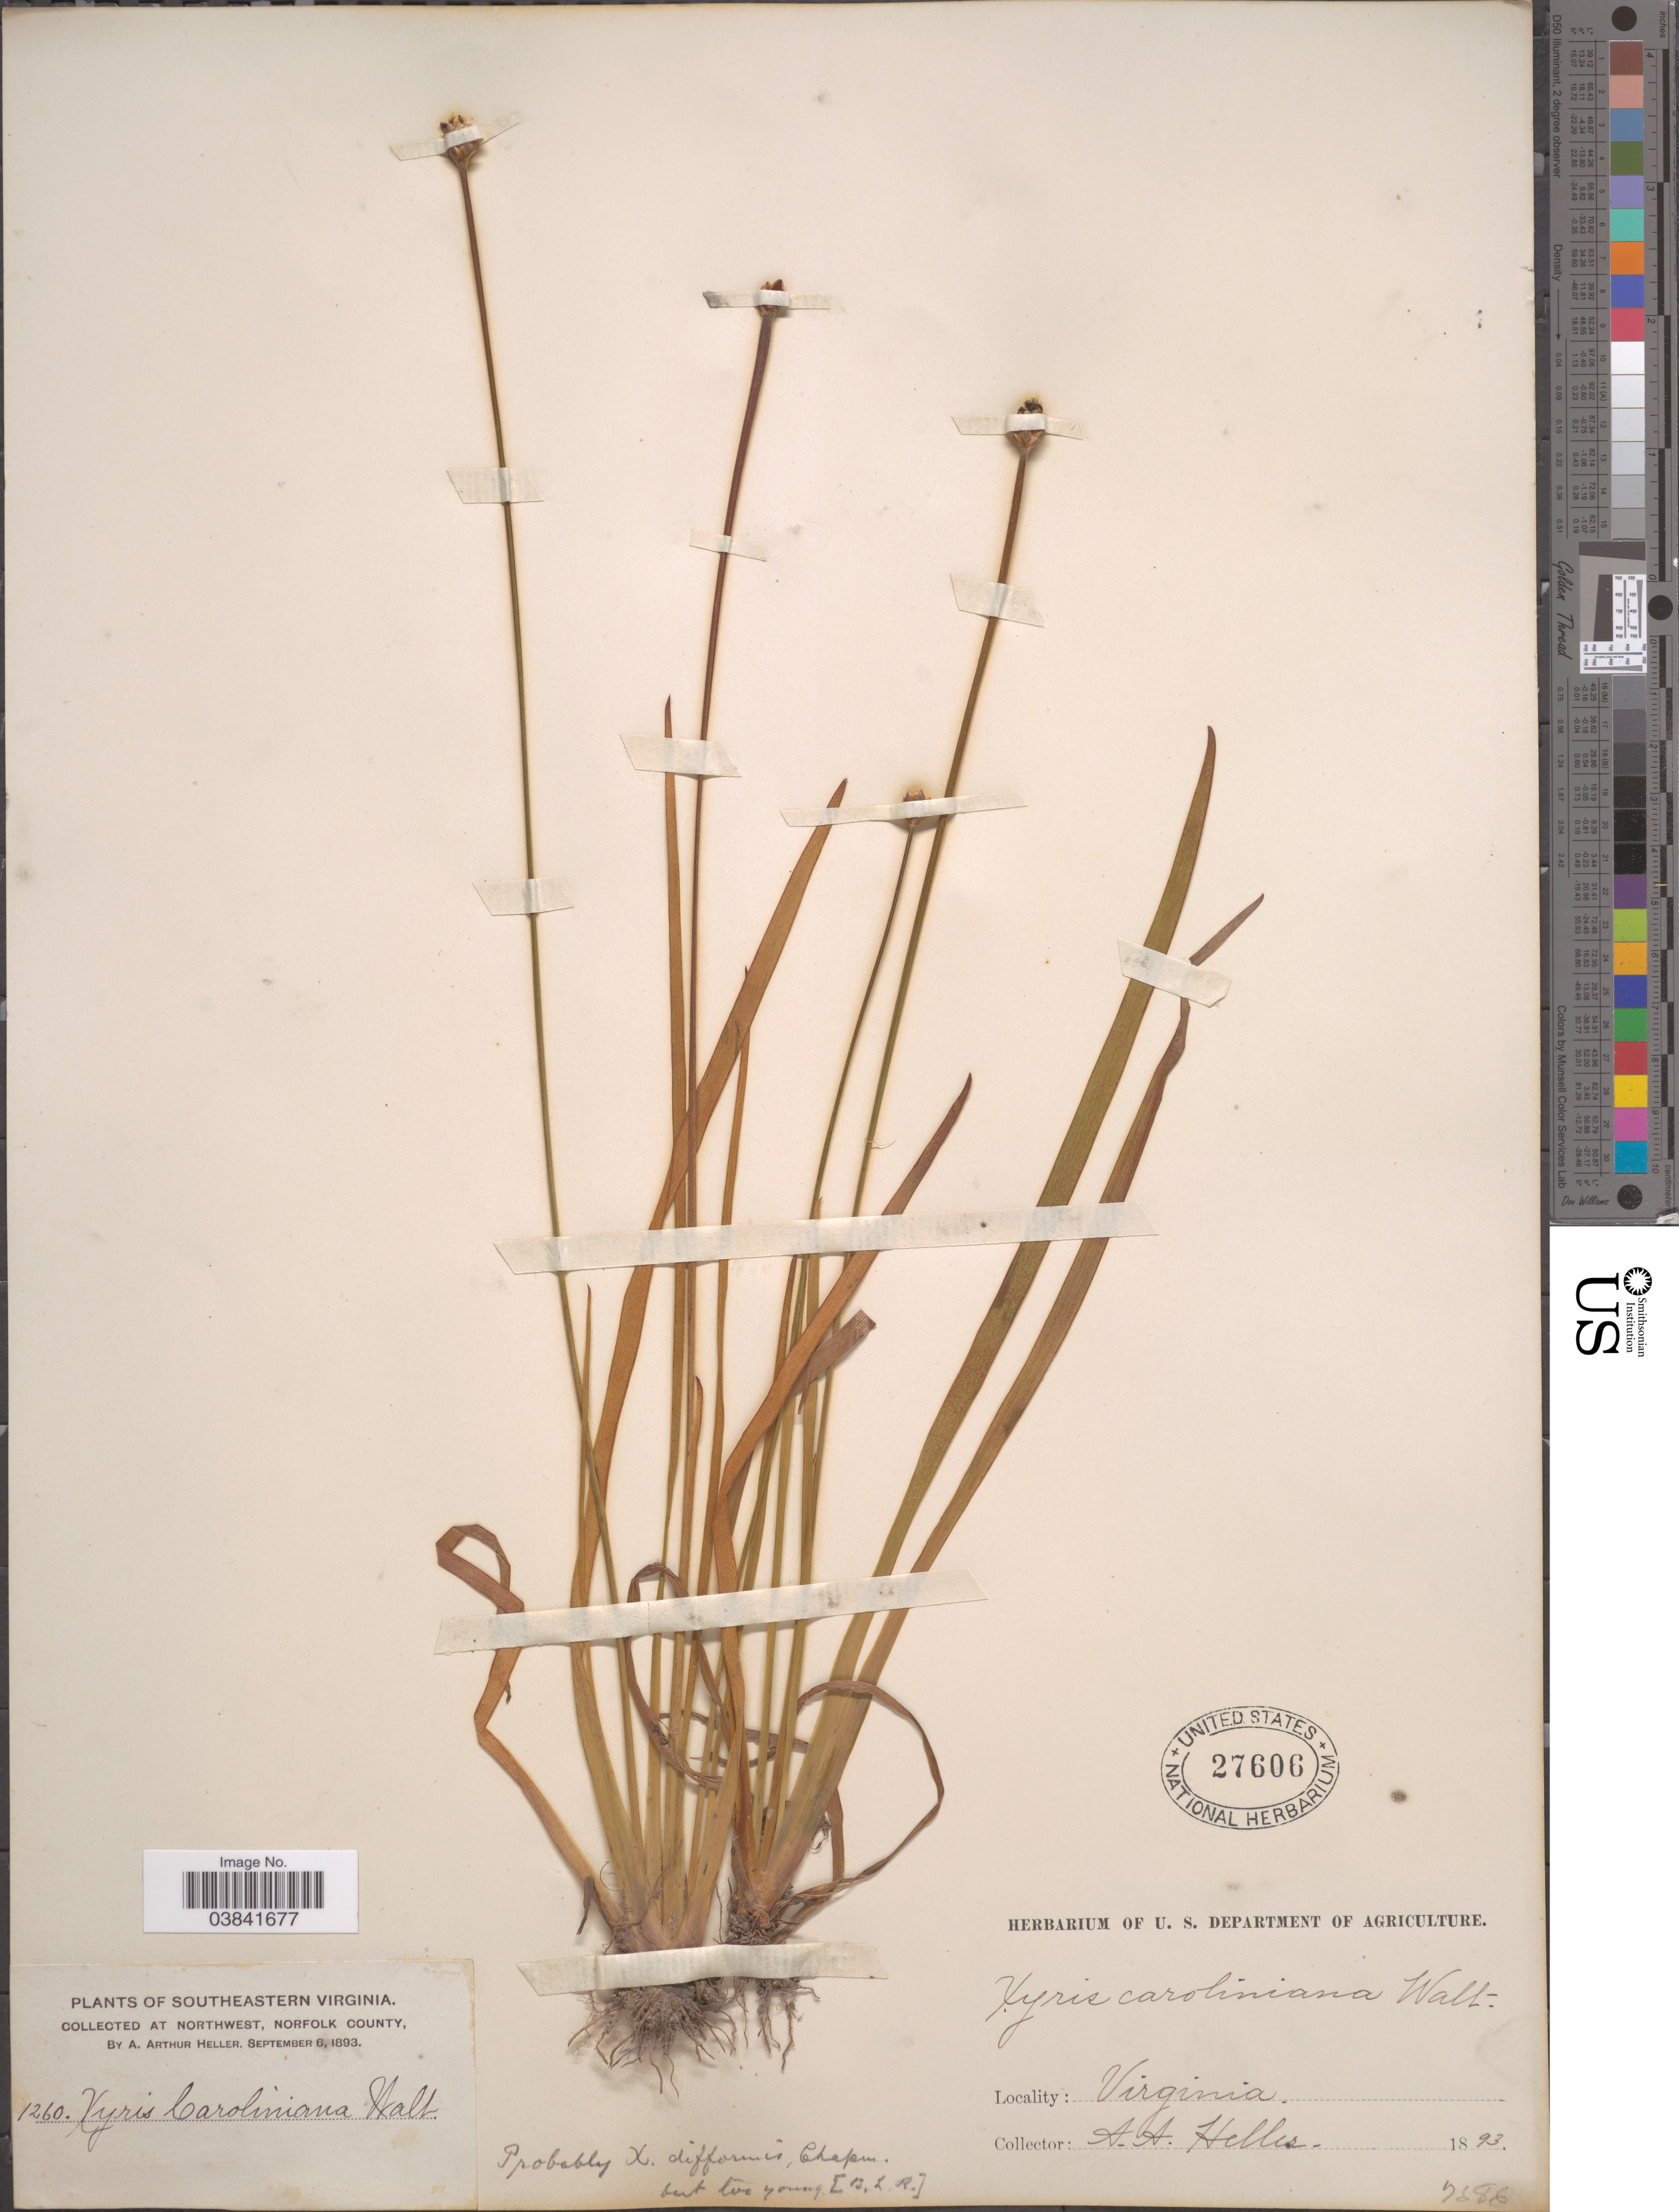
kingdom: Plantae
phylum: Tracheophyta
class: Liliopsida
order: Poales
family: Xyridaceae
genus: Xyris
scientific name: Xyris difformis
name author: Chapm.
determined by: Strong, Mark T., (BOT), Smithsonian Institution - National Museum of Natural History (UNITED STATES)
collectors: A. A. Heller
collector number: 1260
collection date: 1893-09-06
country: United States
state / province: Virginia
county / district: City of Norfolk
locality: Southwestern Virginia. At Northwest, Norfolk County.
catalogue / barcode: US 27606